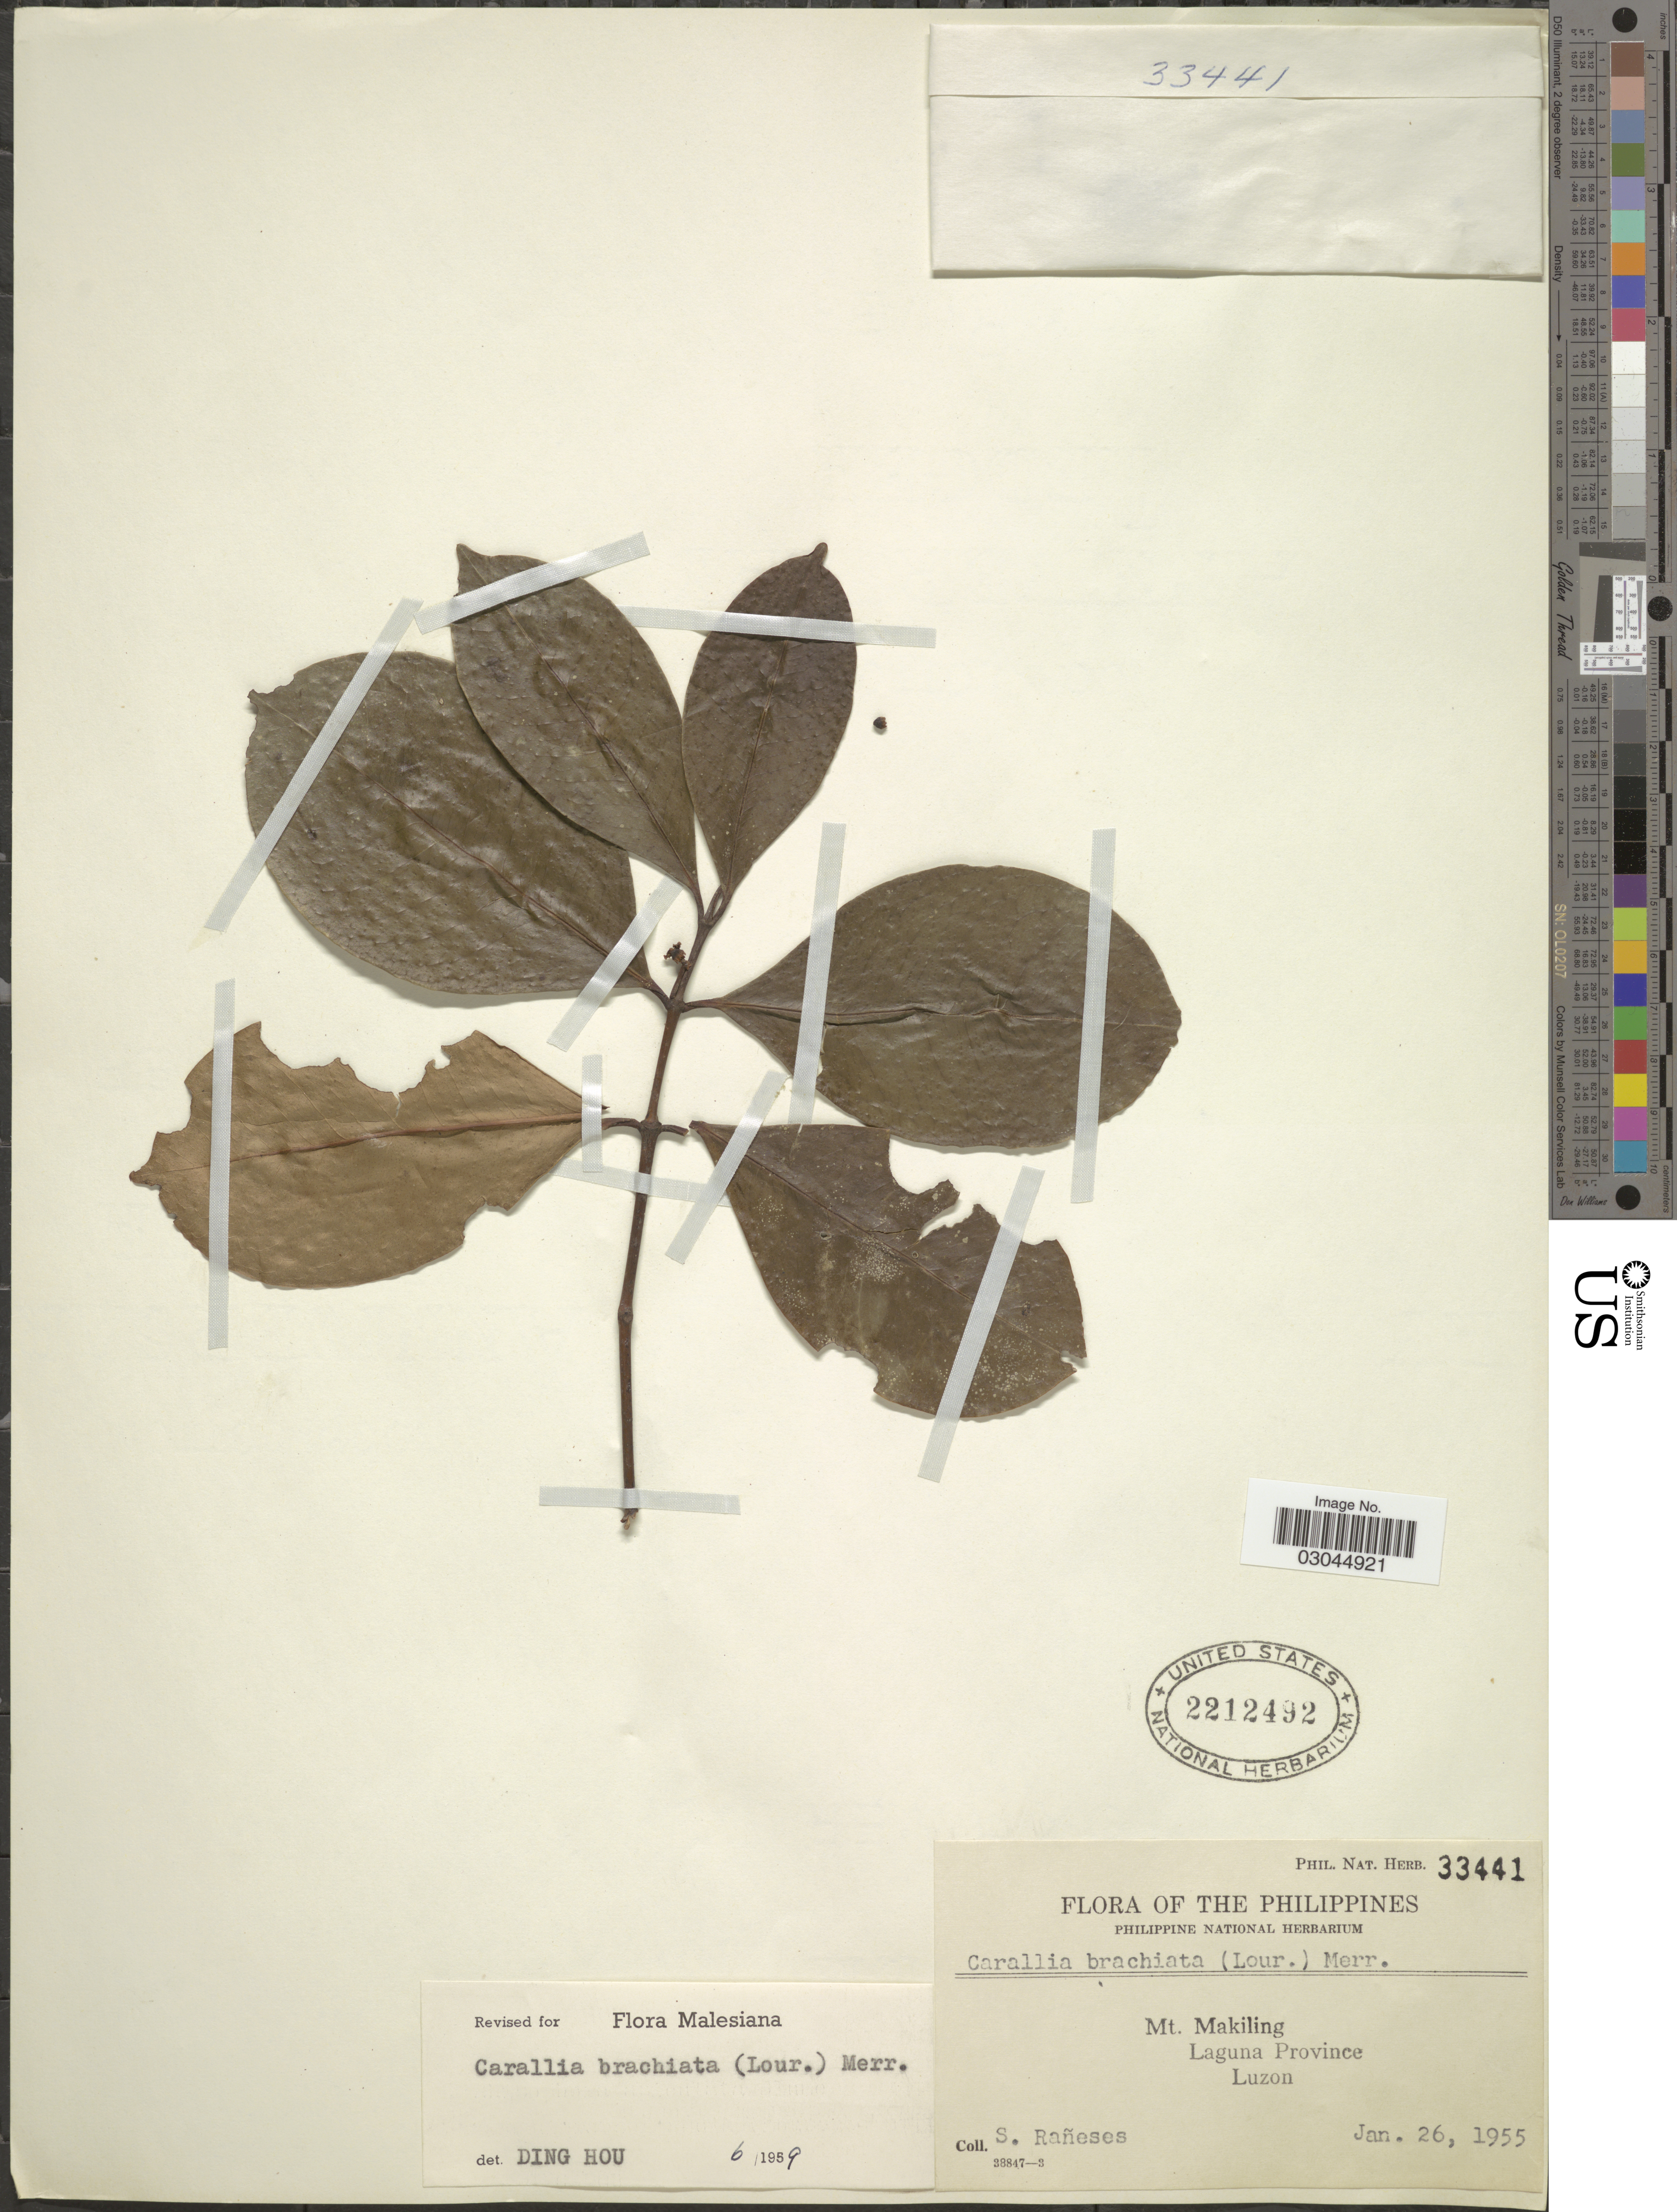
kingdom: Plantae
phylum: Tracheophyta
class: Magnoliopsida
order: Malpighiales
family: Rhizophoraceae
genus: Carallia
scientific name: Carallia brachiata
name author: (Lour.) Merr.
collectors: S. Rañeses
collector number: Phil. Nat. Herb. 33441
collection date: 1955-01-26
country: Philippines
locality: Mt. Makiling, Laguna Province, Luzon.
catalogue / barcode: US 2212492